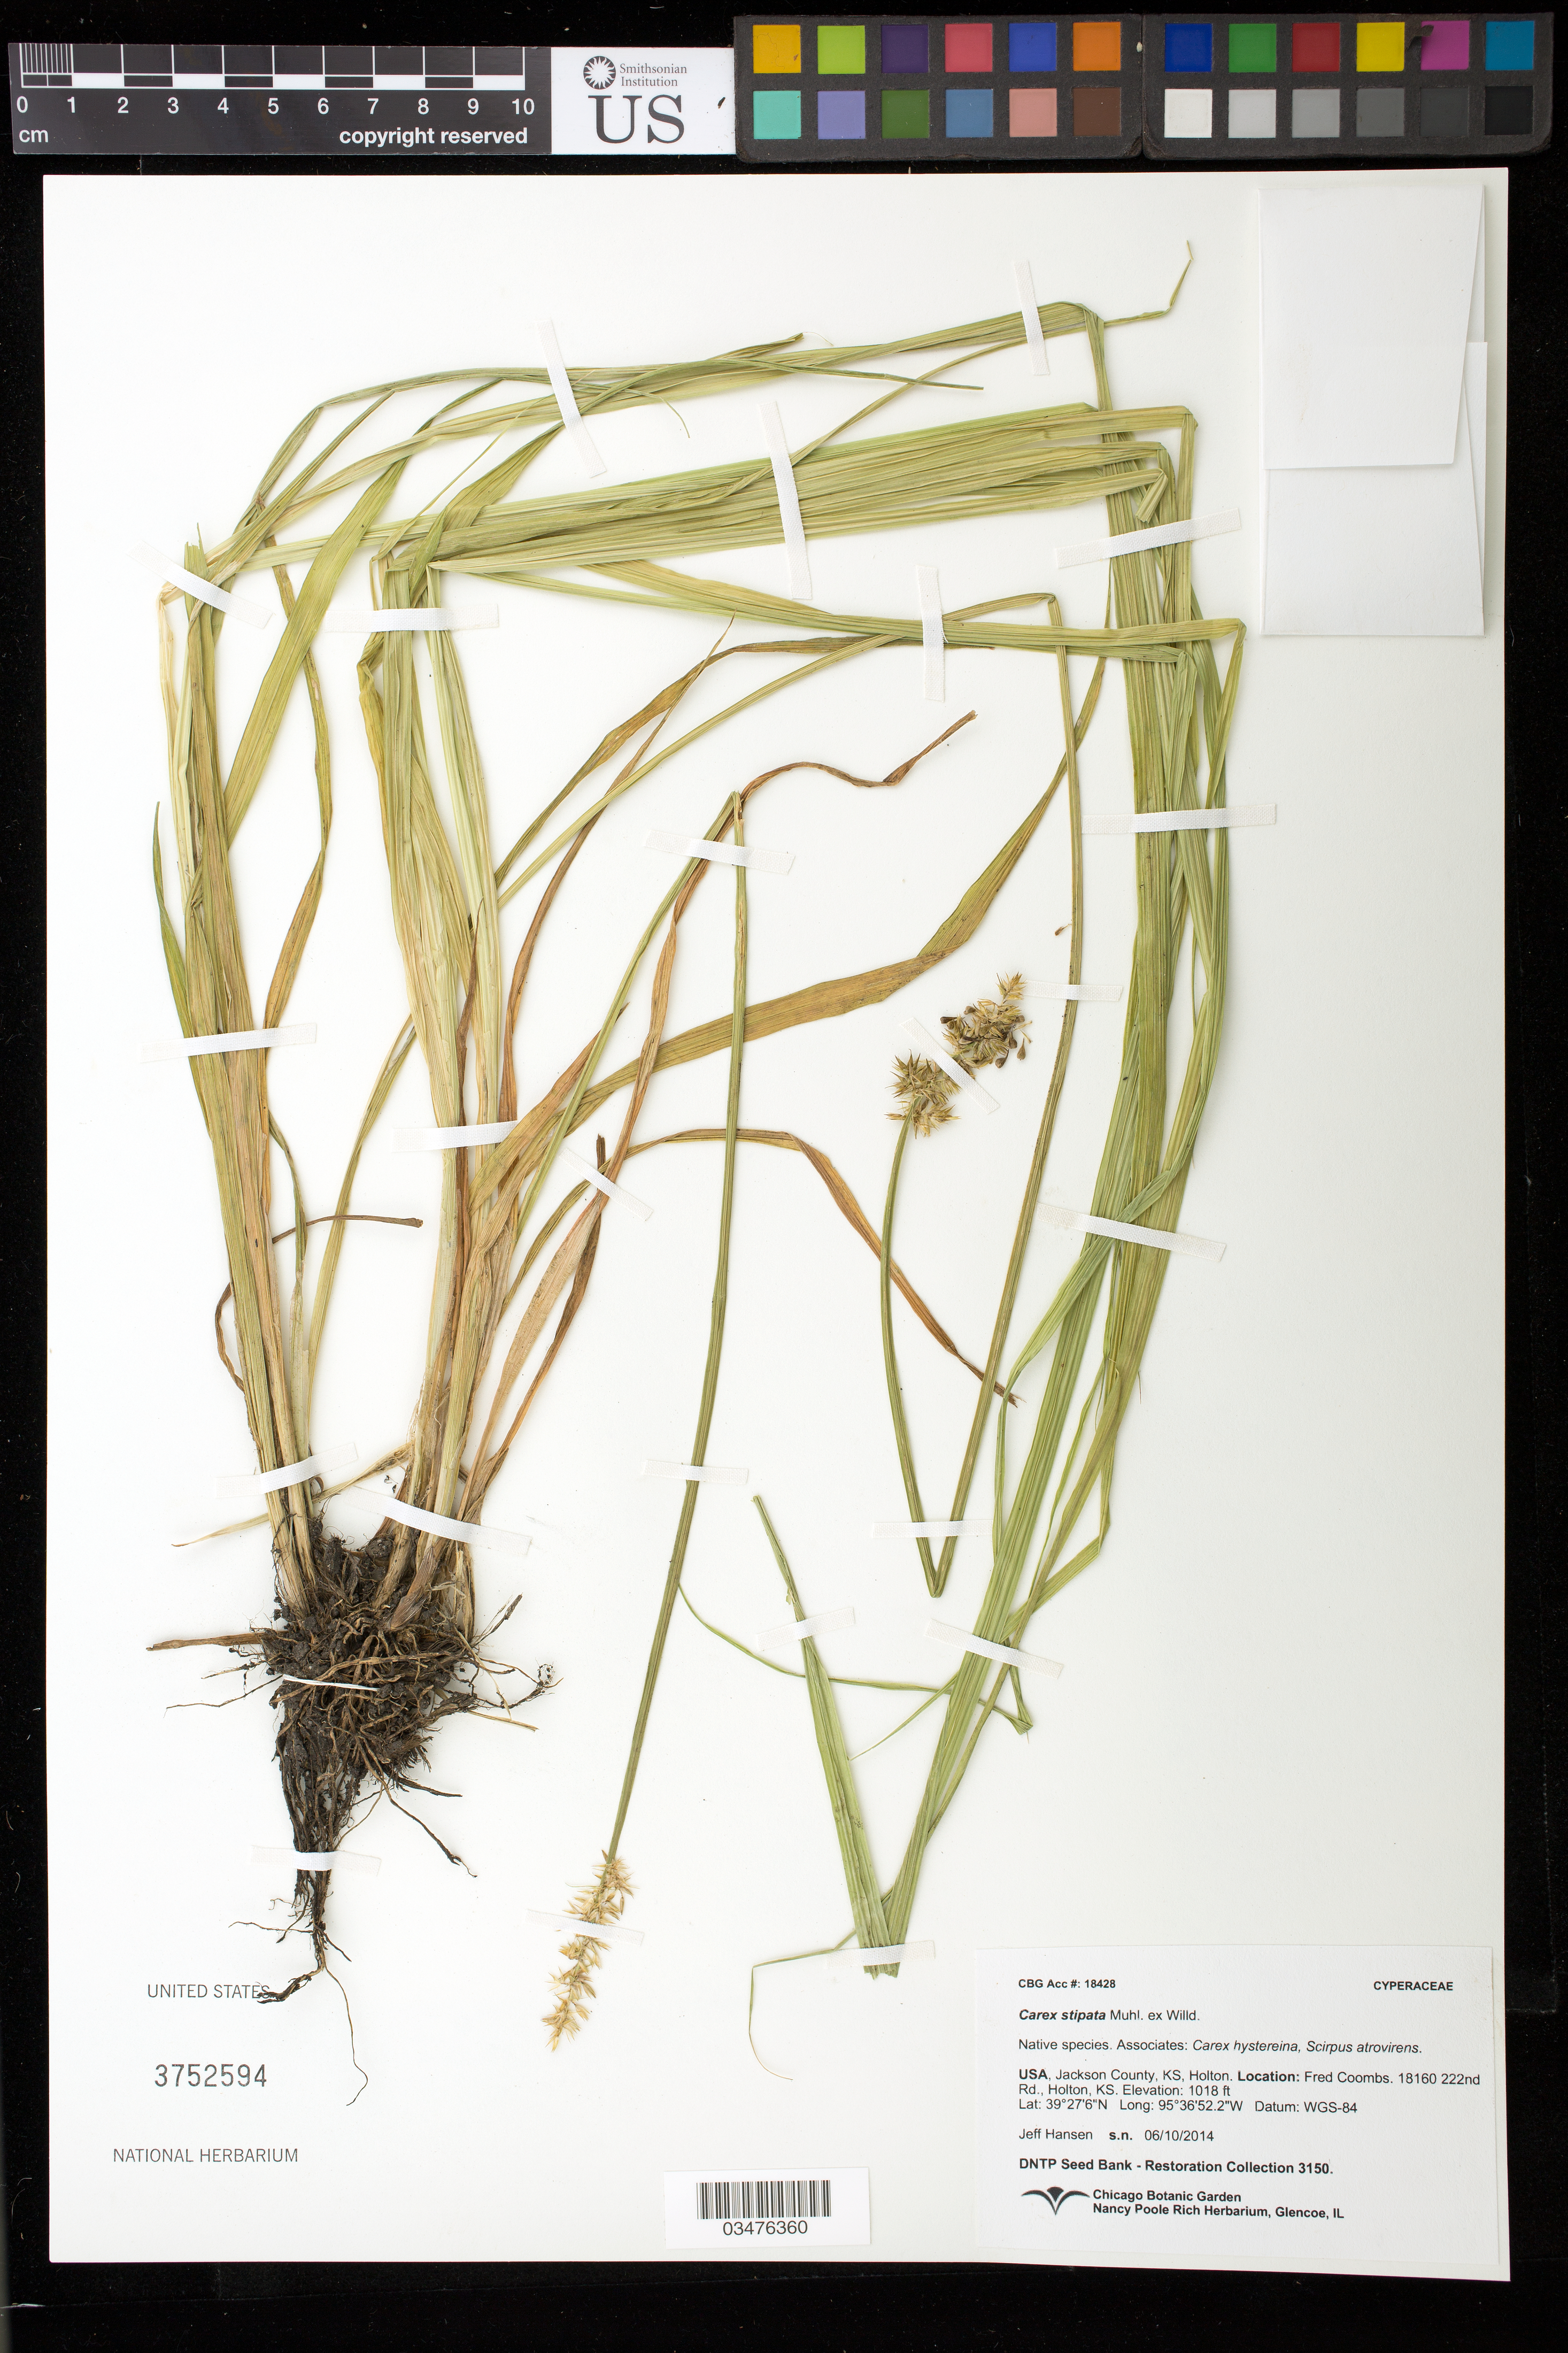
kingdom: Plantae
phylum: Tracheophyta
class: Liliopsida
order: Poales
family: Cyperaceae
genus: Carex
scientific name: Carex stipata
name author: Muhl. ex Willd.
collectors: J. Hansen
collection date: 2014-06-10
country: United States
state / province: Kansas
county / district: Jackson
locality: Holton. Fred Coombs.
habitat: With Carex hystereina, Scirpus atrovirens.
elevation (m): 310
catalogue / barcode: US 3752594